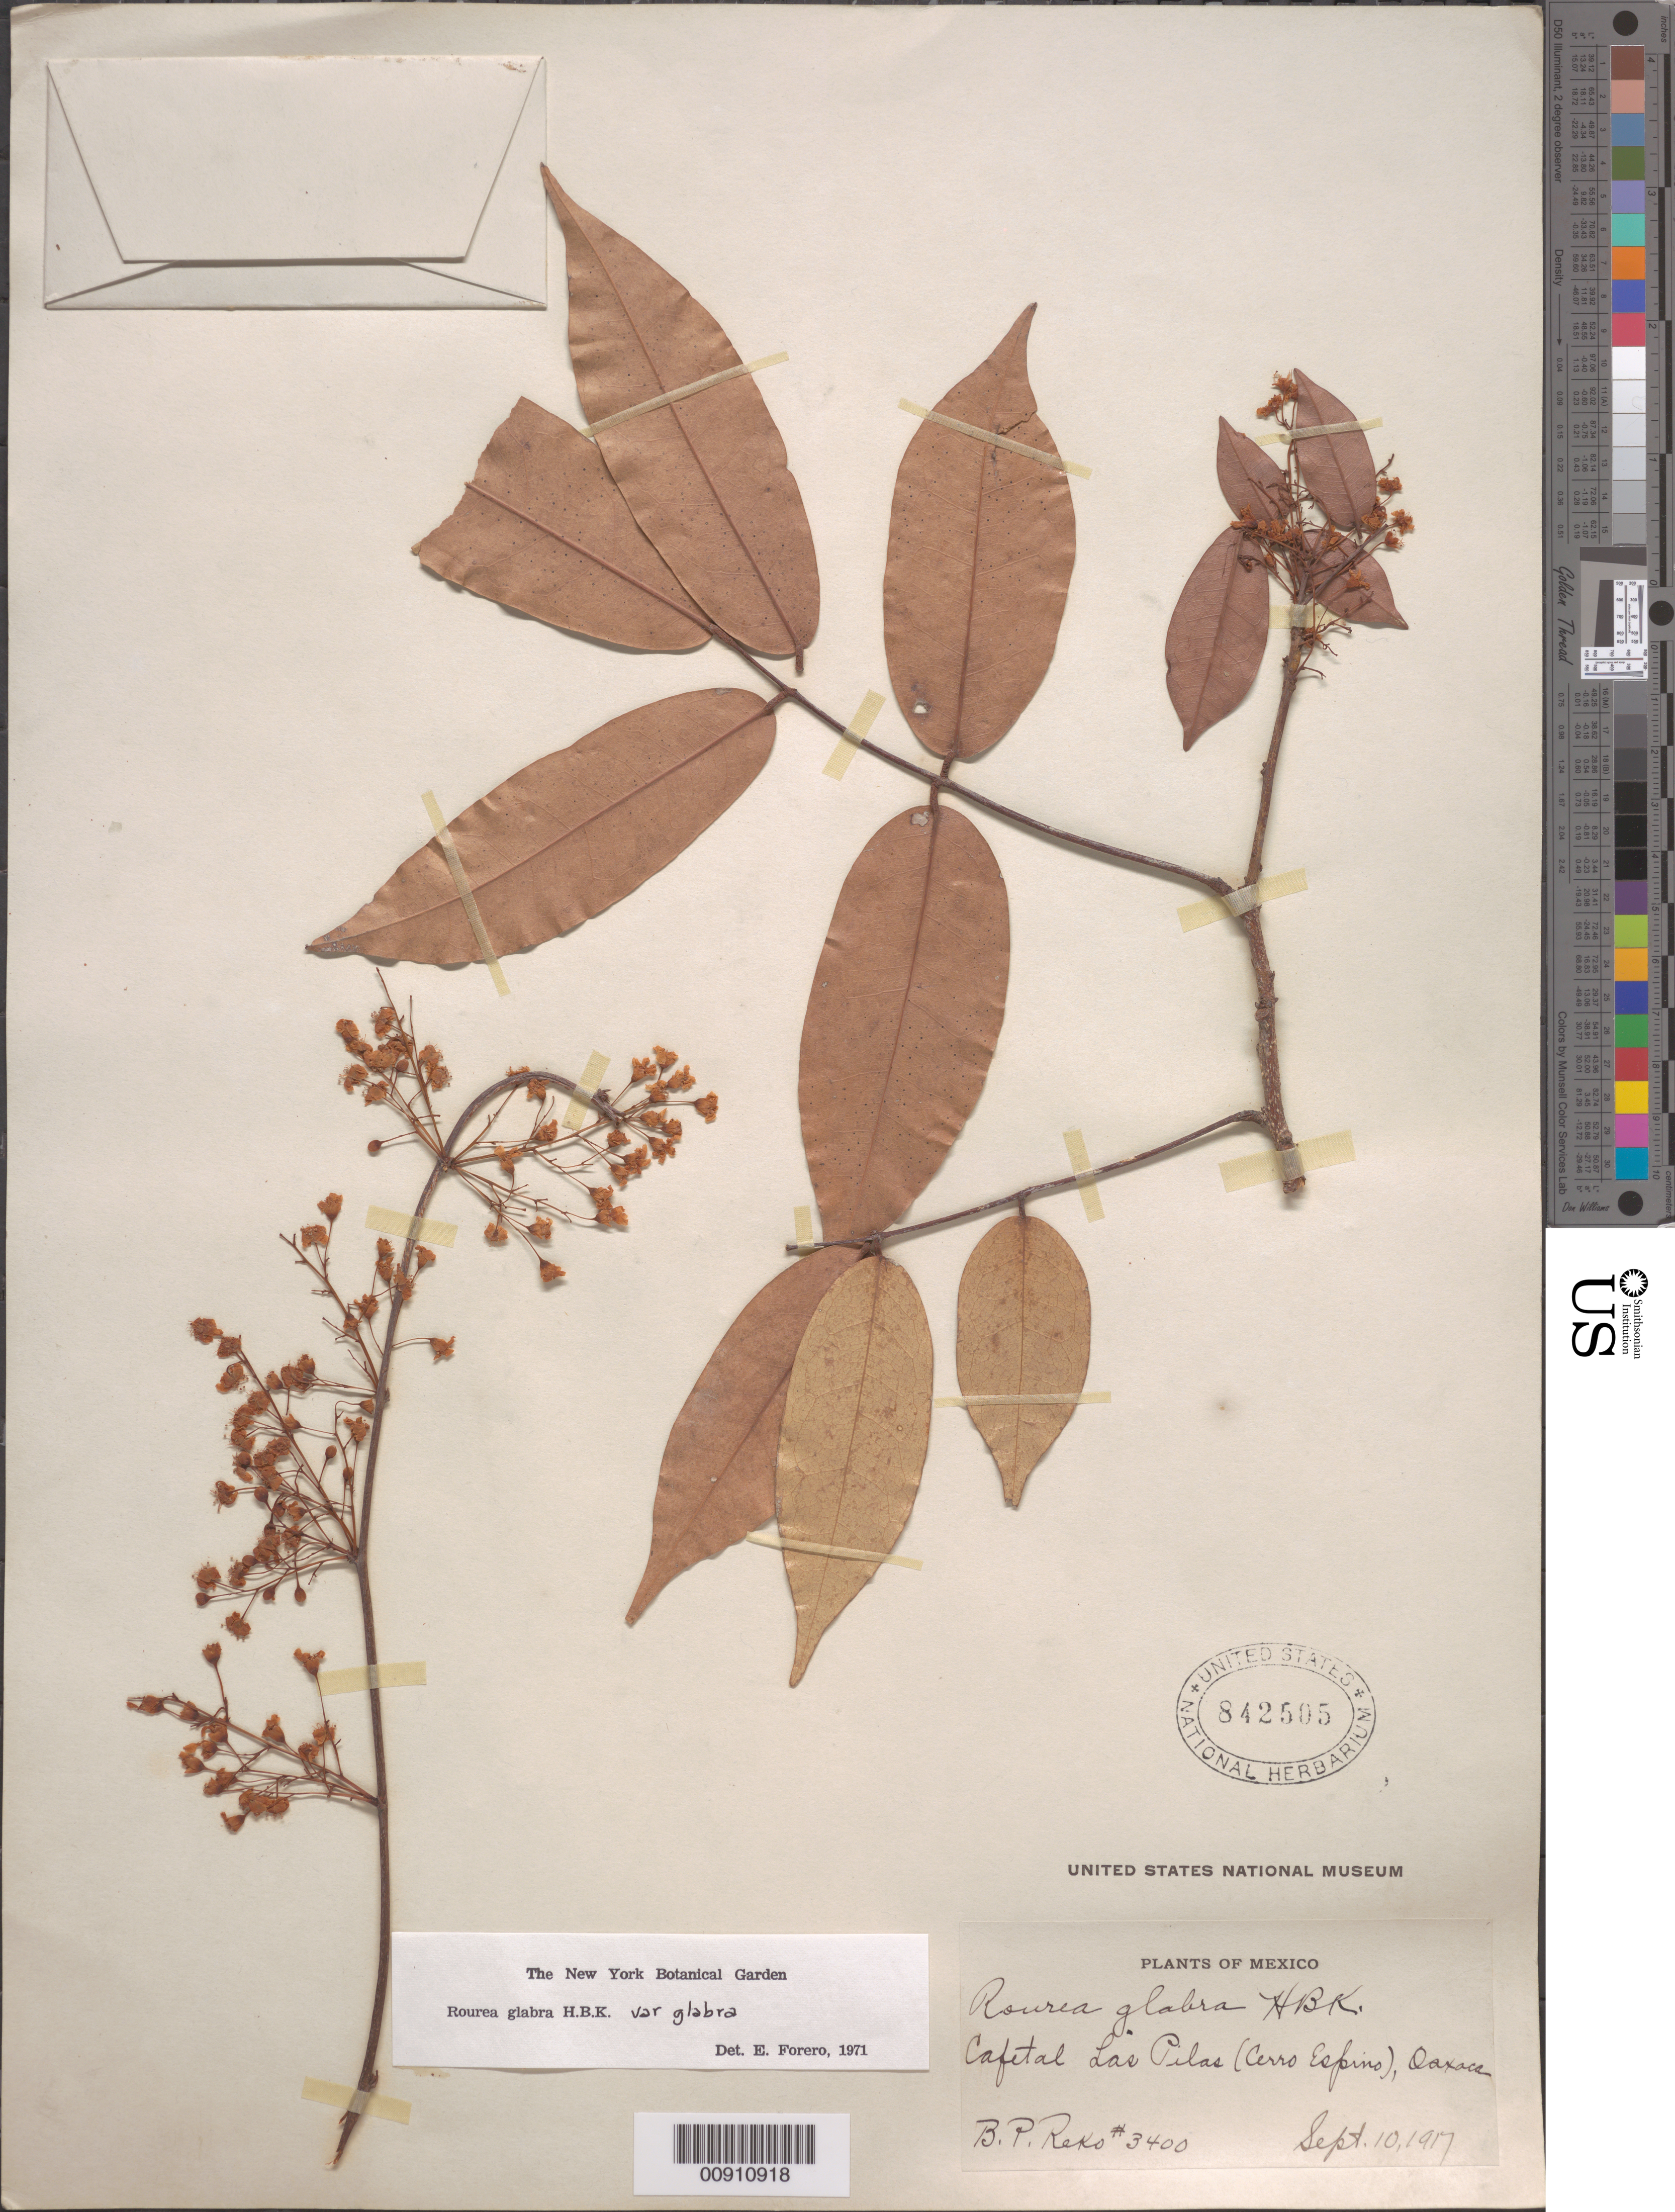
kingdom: Plantae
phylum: Tracheophyta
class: Magnoliopsida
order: Oxalidales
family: Connaraceae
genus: Rourea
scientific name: Rourea glabra var. glabra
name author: Kunth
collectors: B. P. Reko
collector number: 3400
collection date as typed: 10 Sep 1917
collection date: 1917-09-10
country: Mexico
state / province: Oaxaca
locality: Cafetal Las Pilas (Cerro Espino), Oaxaca.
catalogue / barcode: US 842505